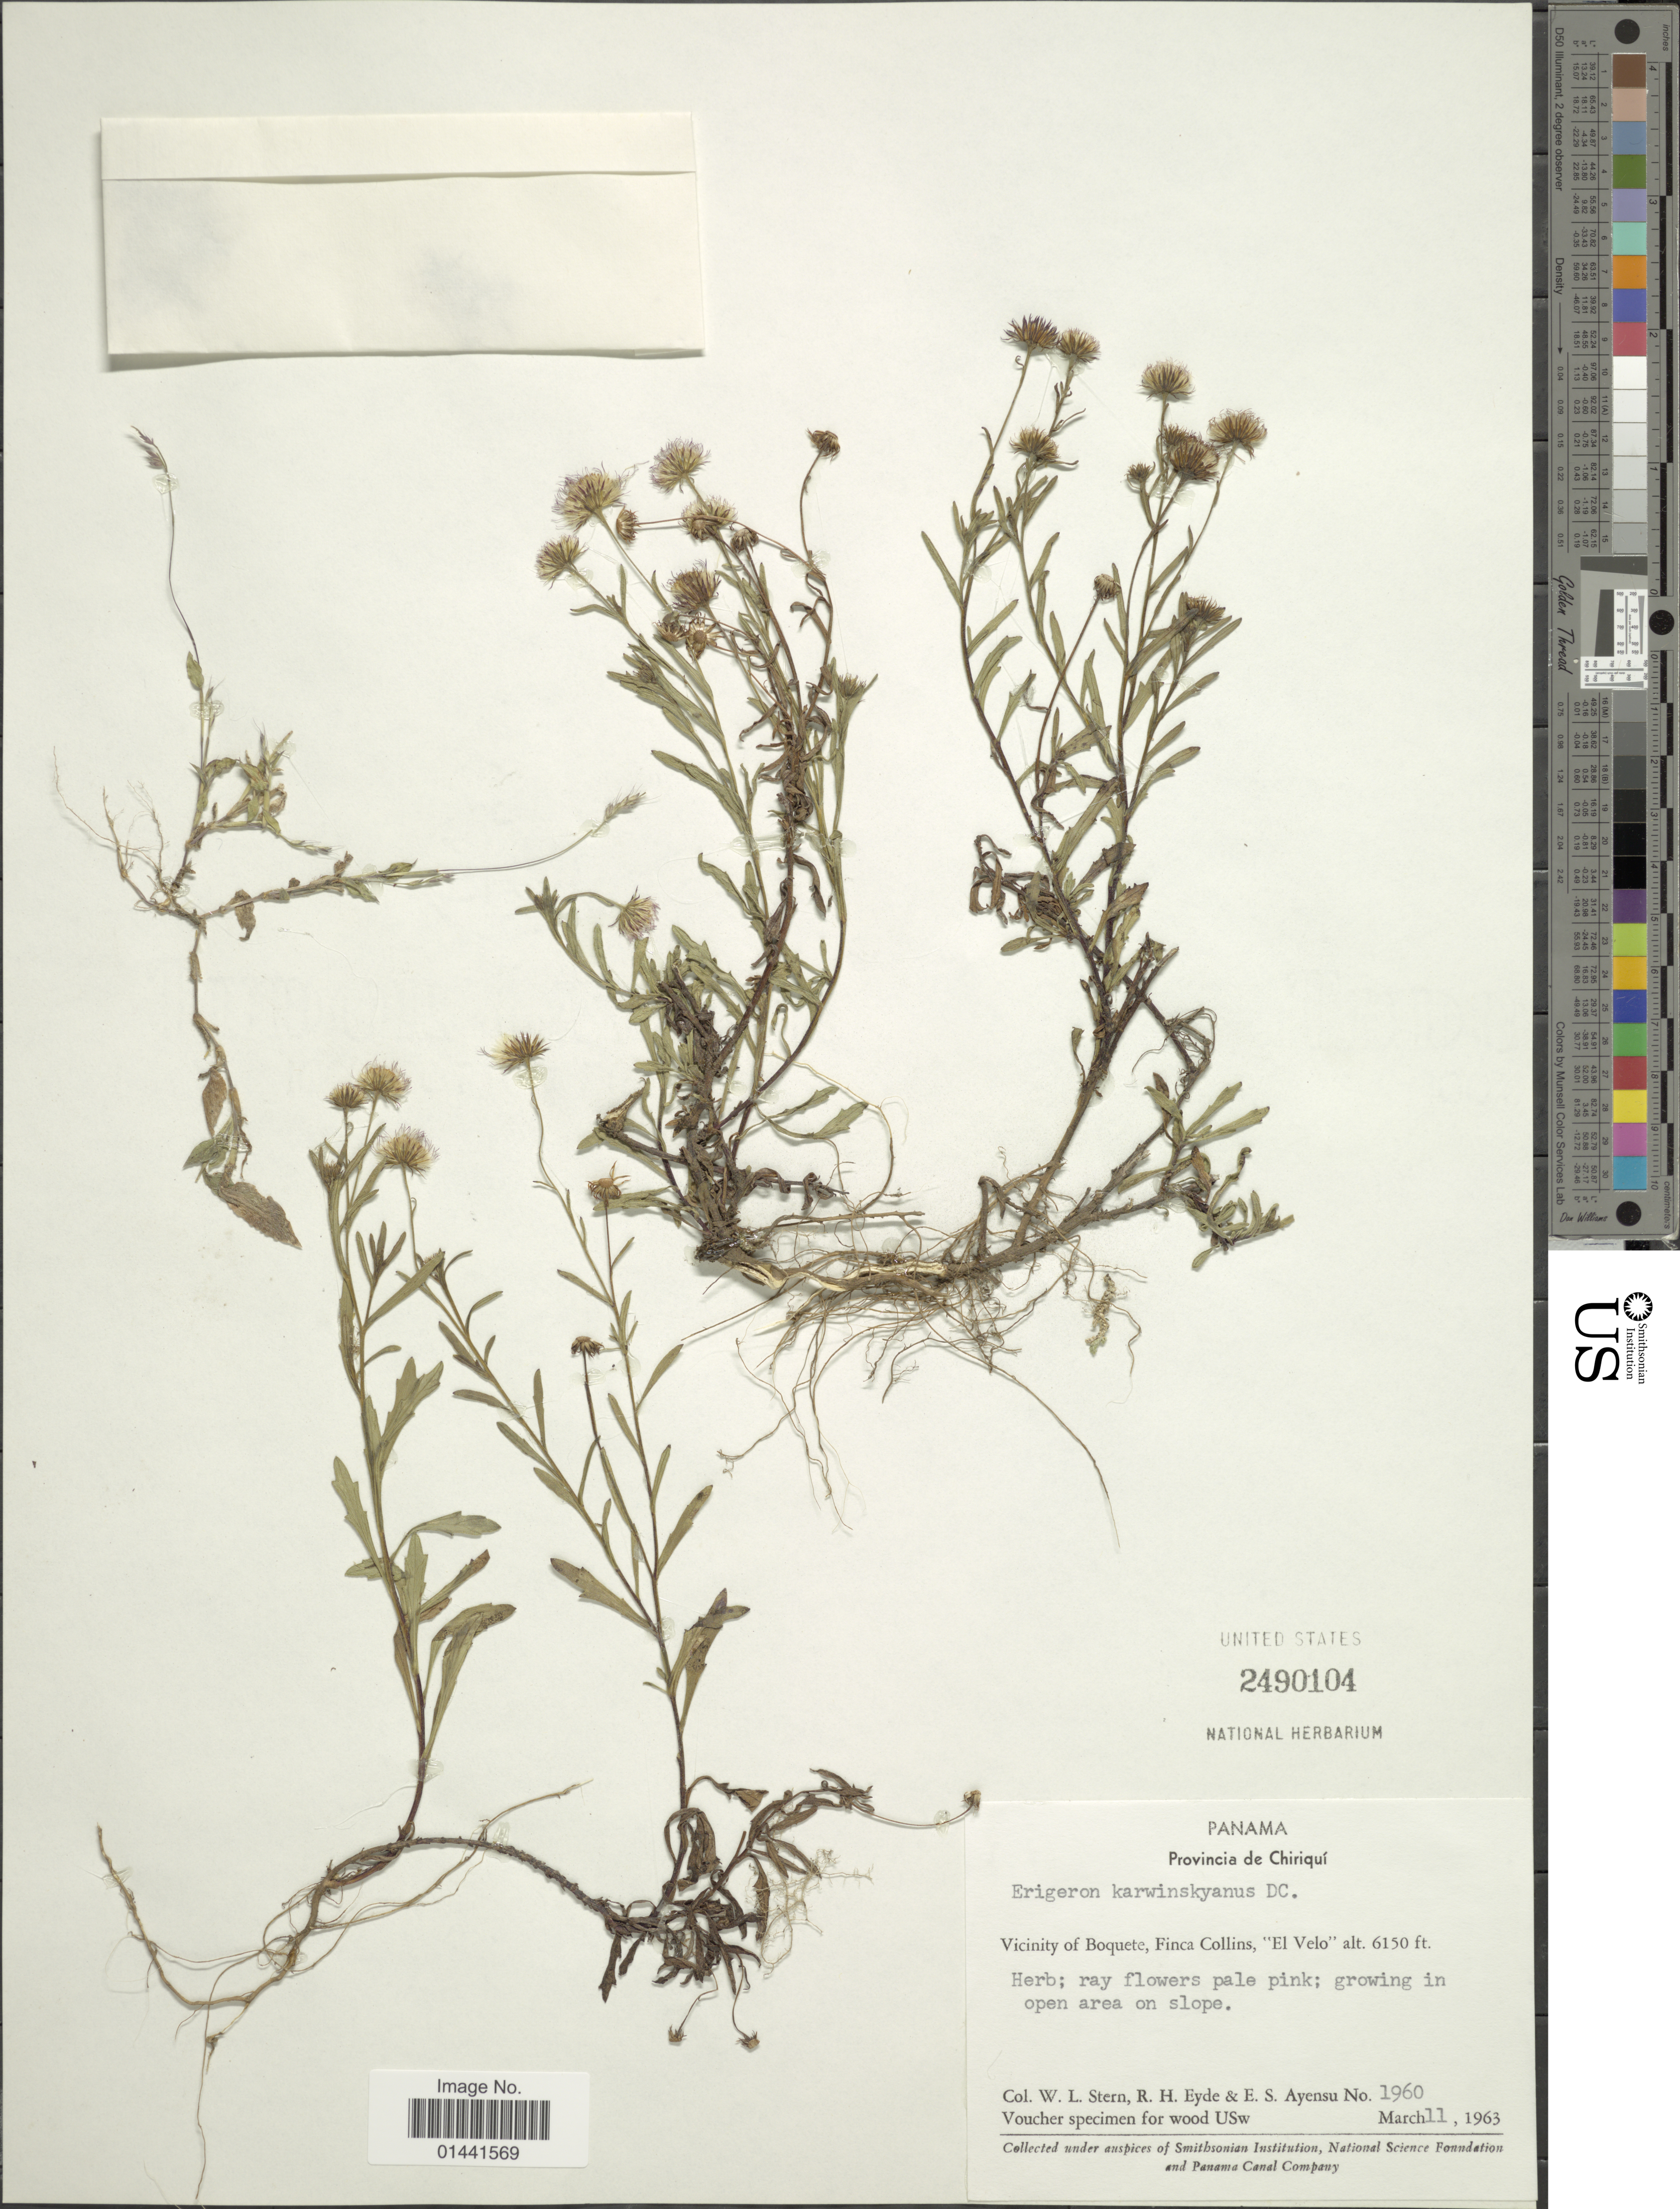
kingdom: Plantae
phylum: Tracheophyta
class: Magnoliopsida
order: Asterales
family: Asteraceae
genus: Erigeron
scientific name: Erigeron karvinskianus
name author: DC.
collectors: W. L. Stern, R. H. Eyde & E. S. Ayensu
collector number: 1960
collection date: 1963-03-11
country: Panama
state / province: Chiriqui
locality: Vicinity of Boquete, Finca Collins, "El Velo", growing in open area on slope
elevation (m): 1875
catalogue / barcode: US 2490104